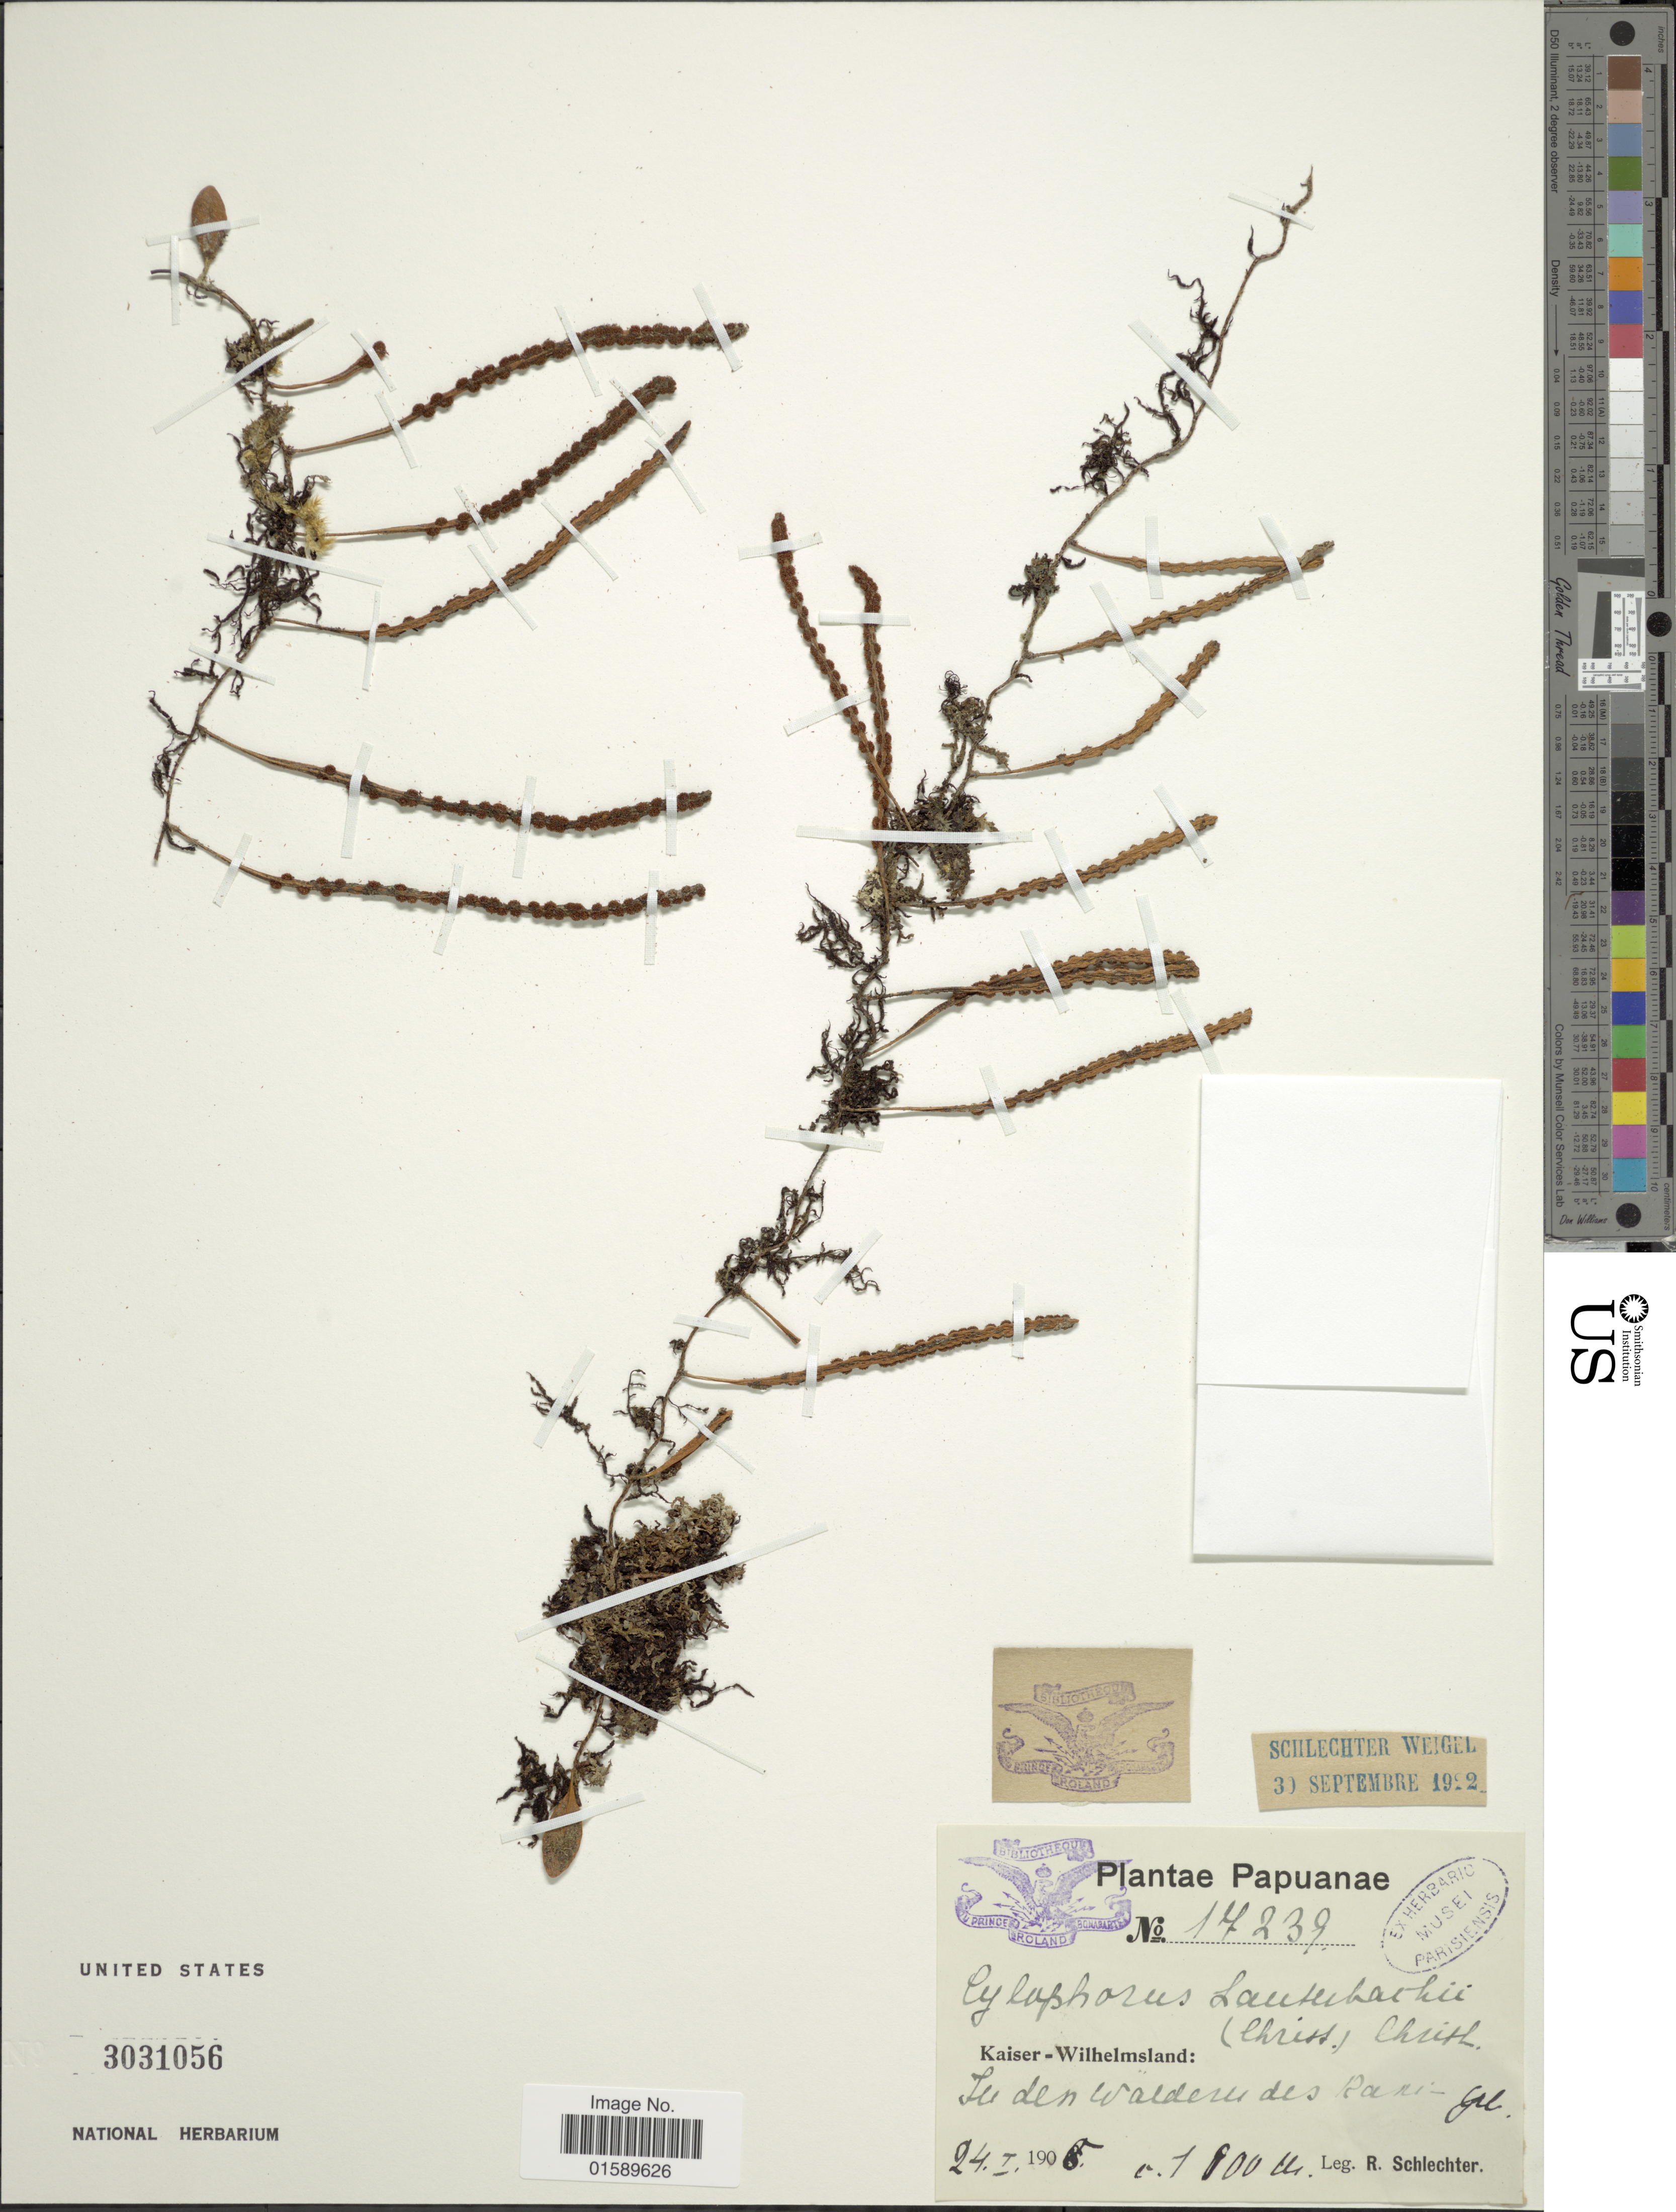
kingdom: Plantae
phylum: Tracheophyta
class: Polypodiopsida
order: Polypodiales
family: Polypodiaceae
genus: Pyrrosia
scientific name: Pyrrosia lauterbachii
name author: (Christ) Ching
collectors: F. R. R. Schlechter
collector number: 17239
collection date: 1905-01-24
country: Papua New Guinea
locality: Papuanae, Kaiser-Wilhemsland.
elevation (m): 1800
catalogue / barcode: US 3031056